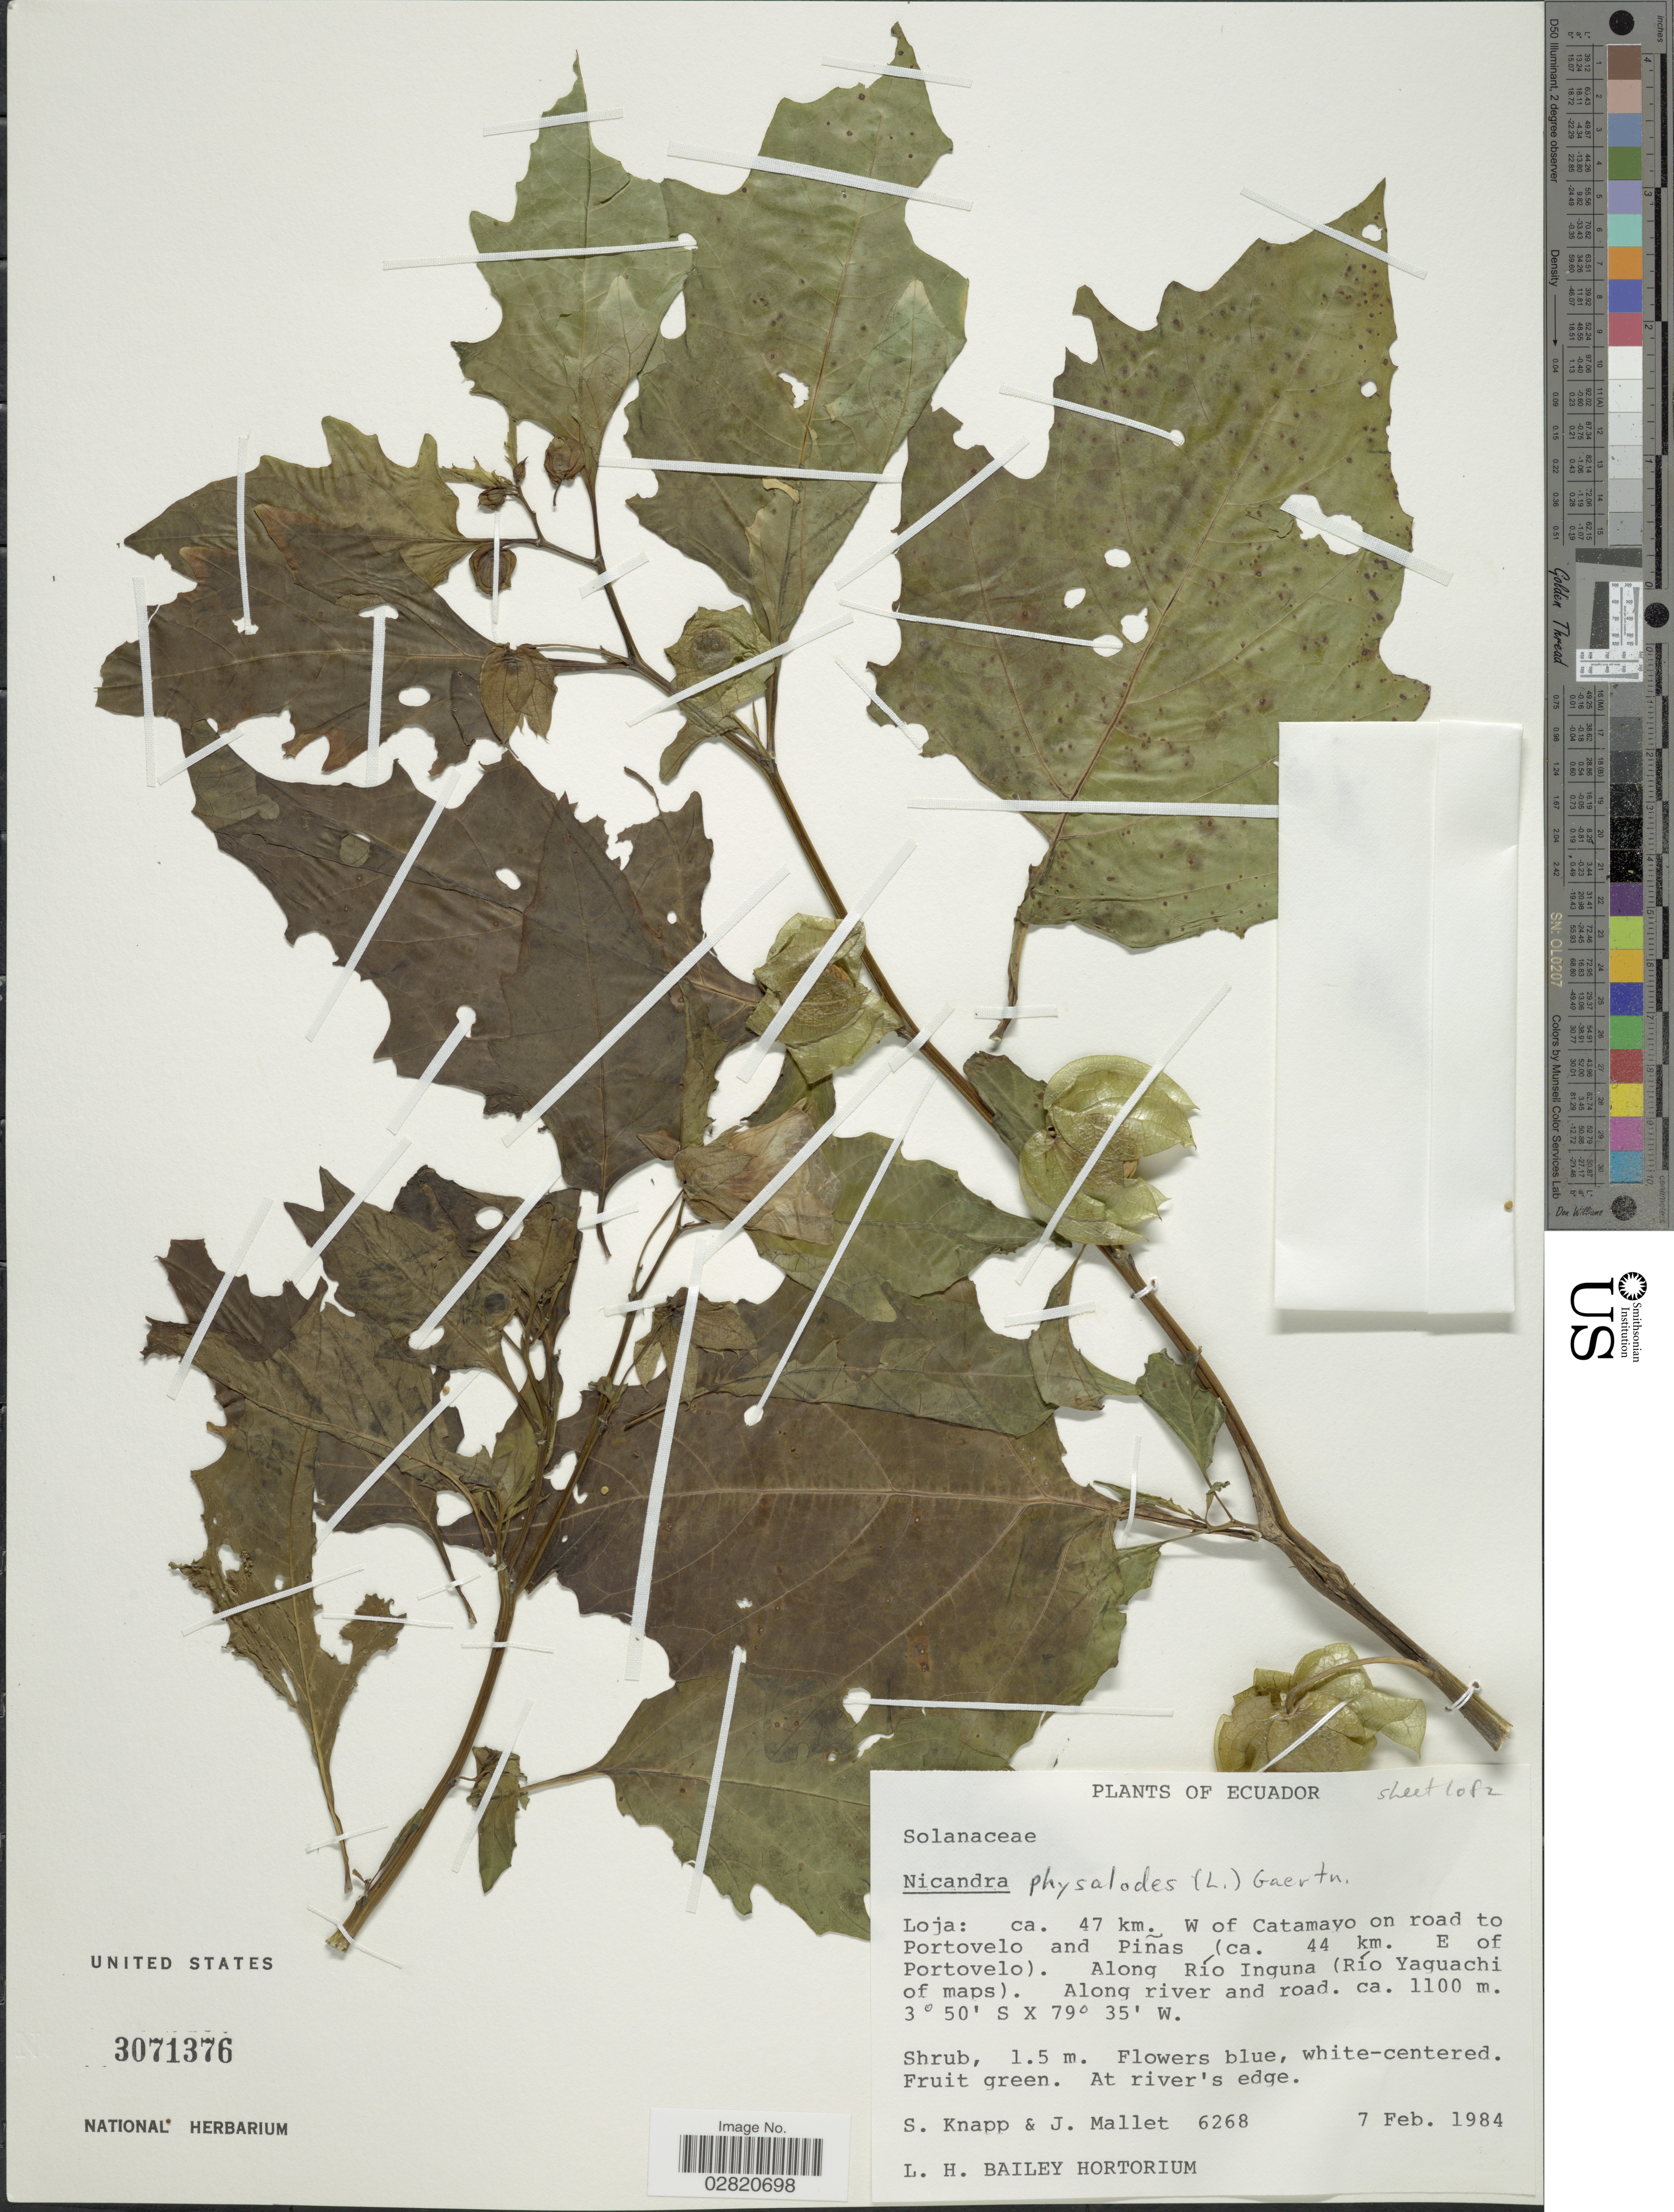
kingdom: Plantae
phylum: Tracheophyta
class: Magnoliopsida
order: Solanales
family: Solanaceae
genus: Nicandra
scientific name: Nicandra physalodes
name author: (L.) Gaertn.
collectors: S. Knapp & J. Mallet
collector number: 6268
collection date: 1984-02-07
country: Ecuador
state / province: Loja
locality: Ca. 47 km. W of Catamayo on road to Portovelo and Piñas (ca. 44 km. E. of Portovelo). Along Río Inguna (Río Yaguachi of maps). Along river and road.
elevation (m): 1100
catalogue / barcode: US 3071376